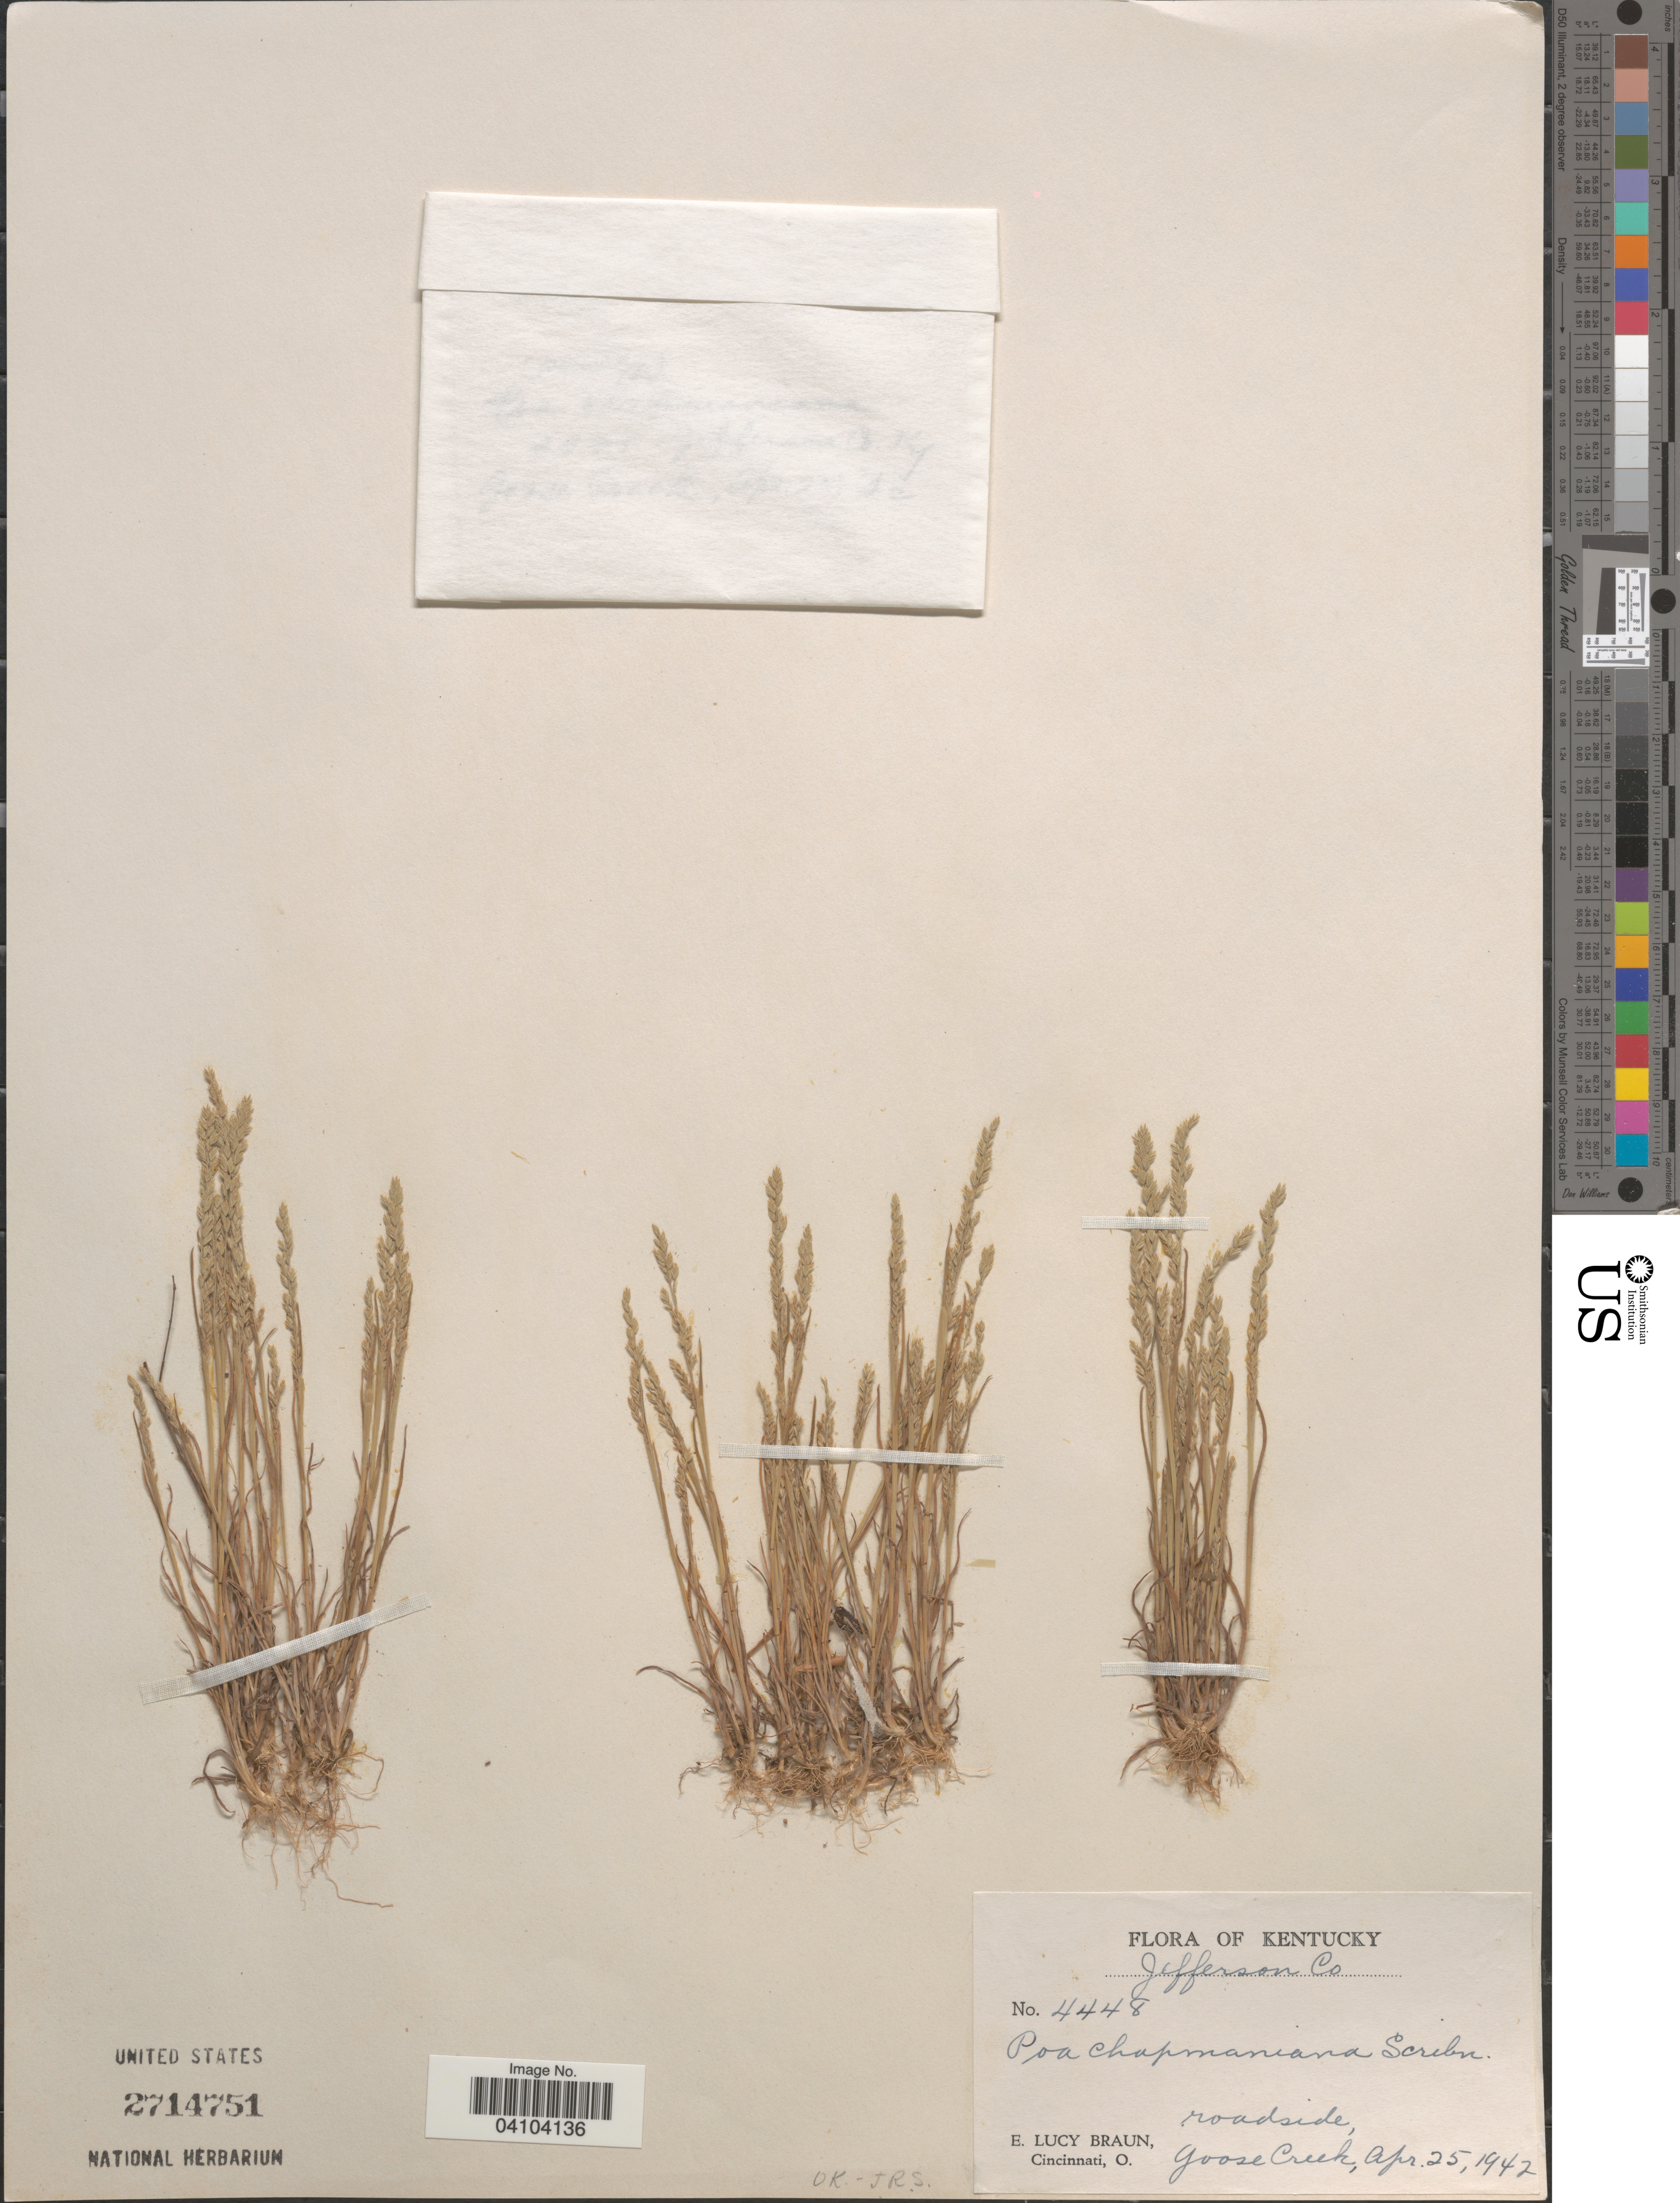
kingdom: Plantae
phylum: Tracheophyta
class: Liliopsida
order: Poales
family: Poaceae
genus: Poa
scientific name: Poa chapmaniana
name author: Scribn.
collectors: E. L. Braun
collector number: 4448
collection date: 1842-04-25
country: United States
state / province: Kentucky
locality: Jefferson Co. Roadside, Goose Creek.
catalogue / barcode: US 2714751